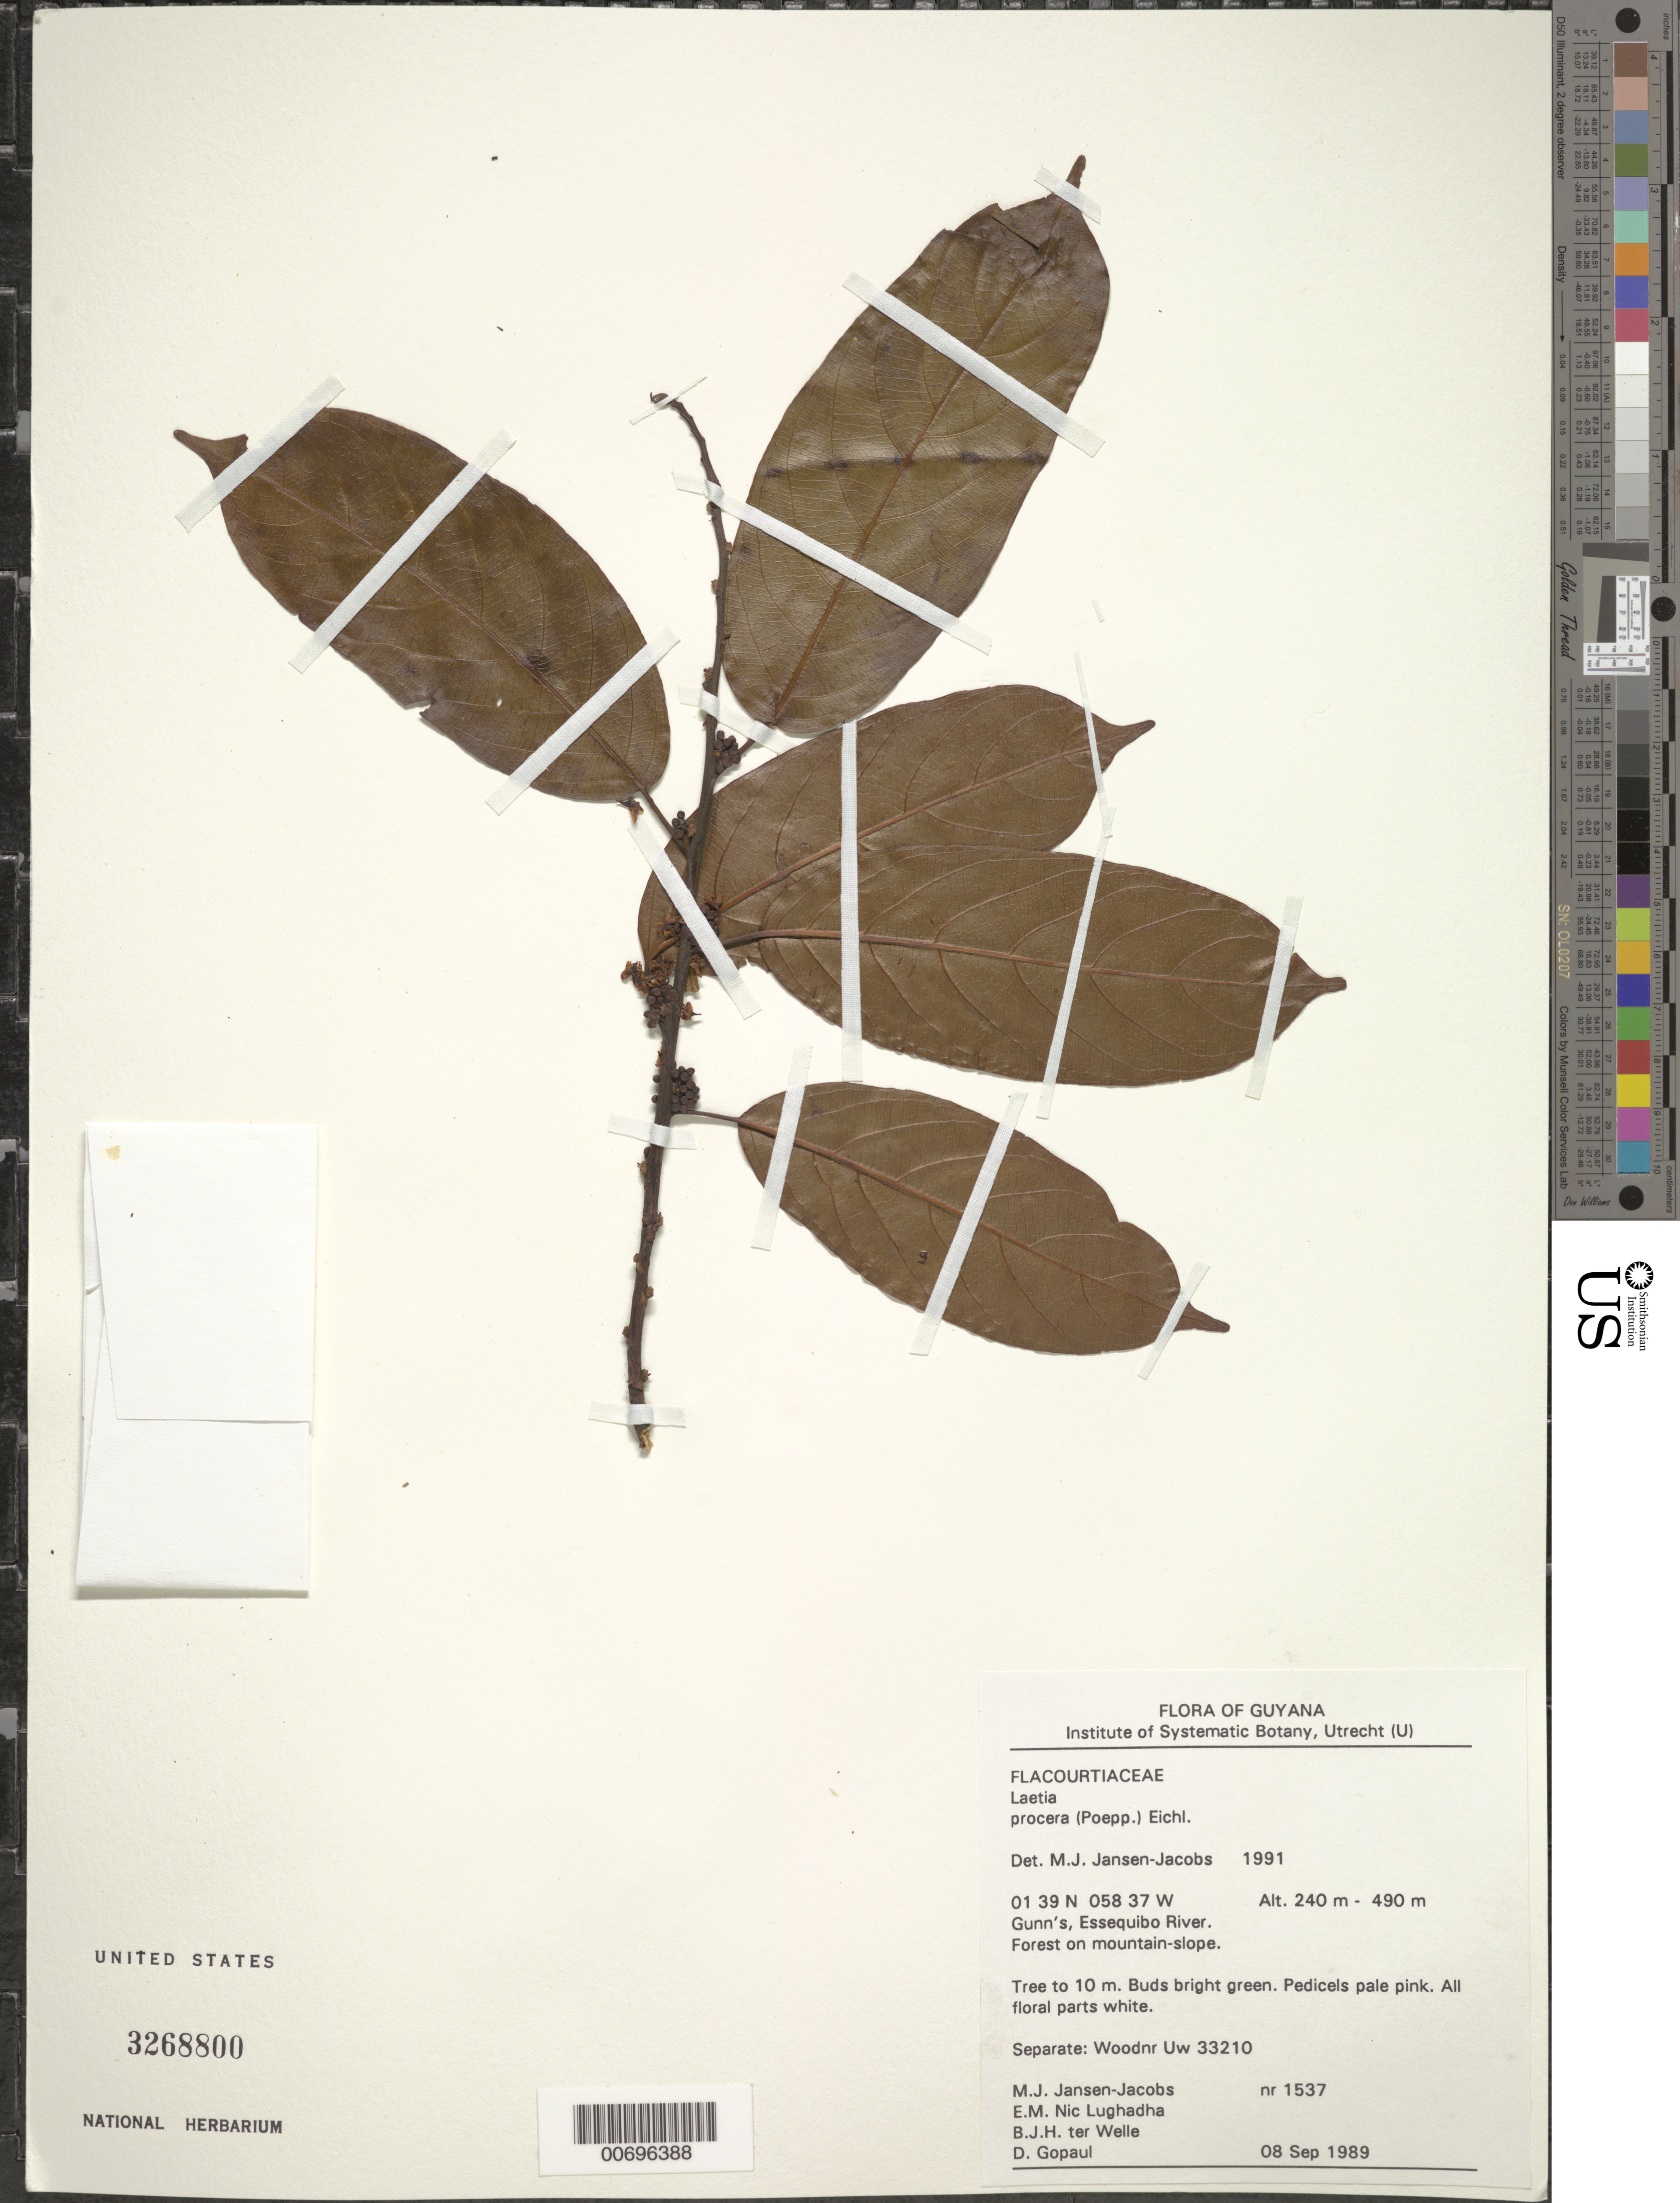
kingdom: Plantae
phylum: Tracheophyta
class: Magnoliopsida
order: Malpighiales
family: Salicaceae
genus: Laetia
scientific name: Laetia procera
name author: (Poepp.) Eichler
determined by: Jansen-Jacobs, M. J., (U), Nationaal Herbarium Nederland, Utrecht University branch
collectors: M. J. Jansen-Jacobs, E. Nic Lughadha, B. Welle & D. Gopaul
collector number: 1537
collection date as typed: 8-Sep-89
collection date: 1989-09-08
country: Guyana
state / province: U. Takutu-U. Essequibo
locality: Gunn's, Essequibo River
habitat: Forest on mountain slope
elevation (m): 240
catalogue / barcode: US 3268800